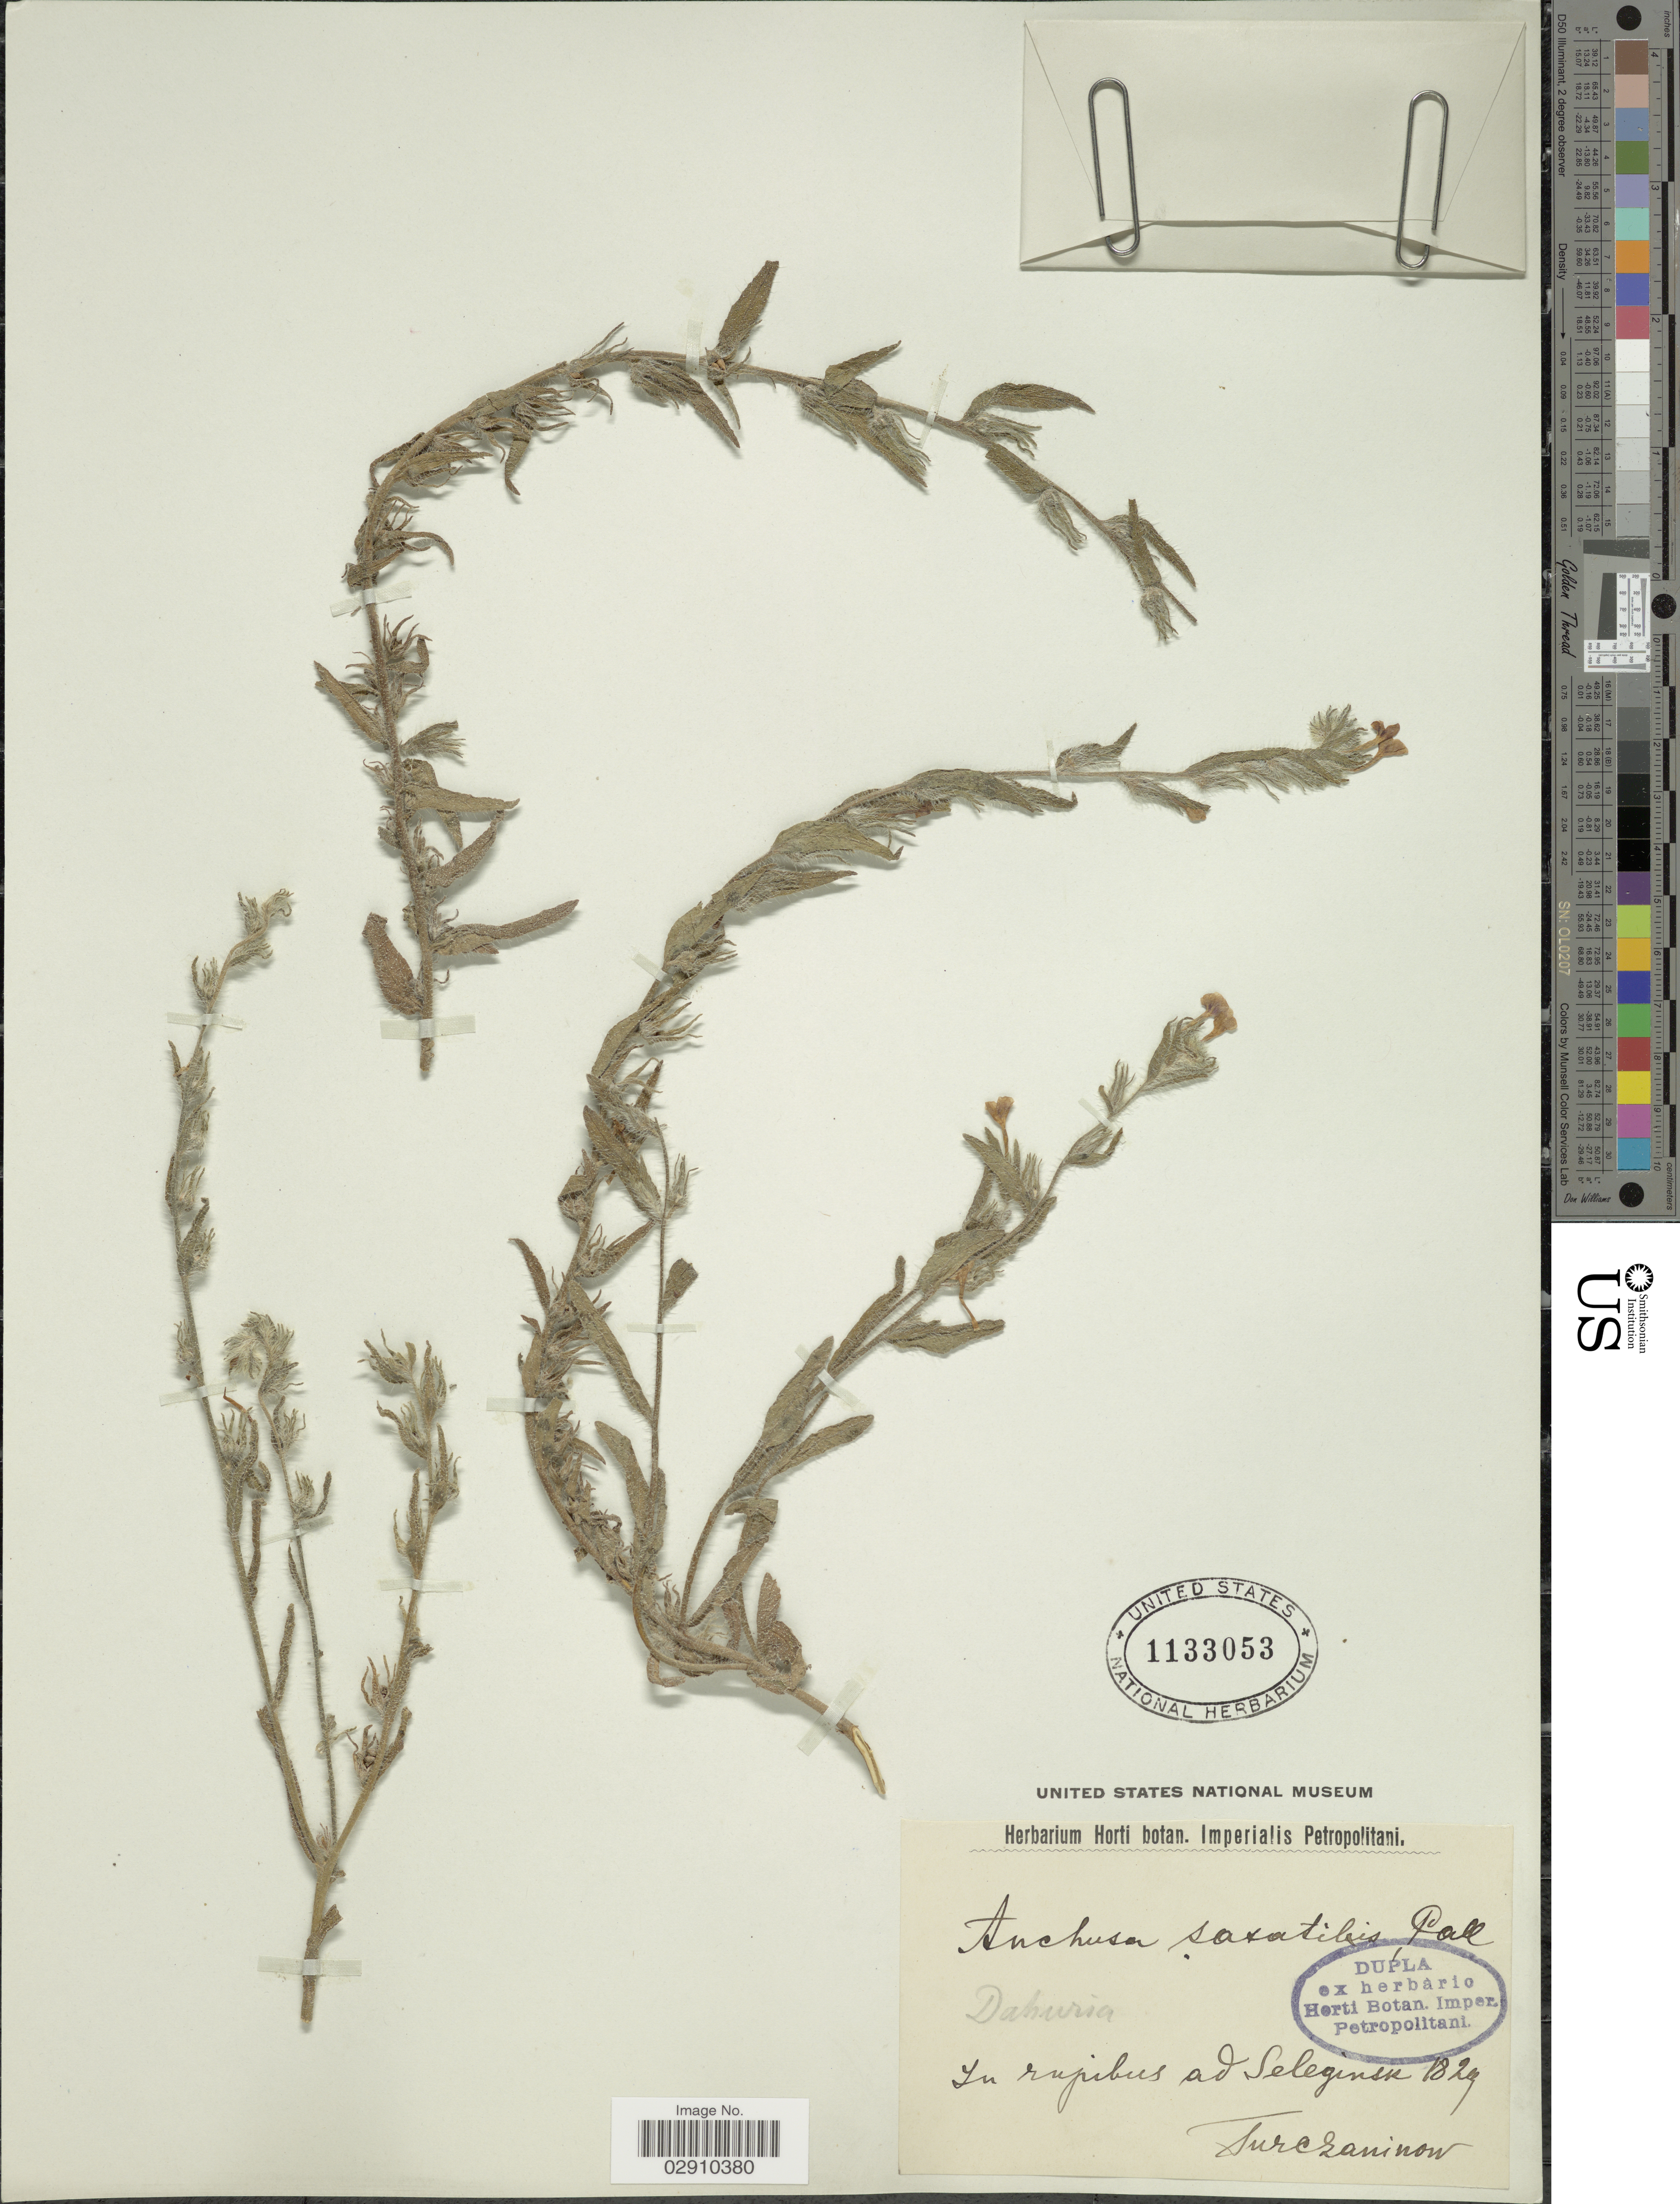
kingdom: Plantae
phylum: Tracheophyta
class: Magnoliopsida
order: Boraginales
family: Boraginaceae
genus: Anchusa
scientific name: Anchusa saxatilis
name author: Pall.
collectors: Turczaninow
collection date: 1829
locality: In rupibus ad Seleginsse [interpreted].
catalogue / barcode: US 1133053